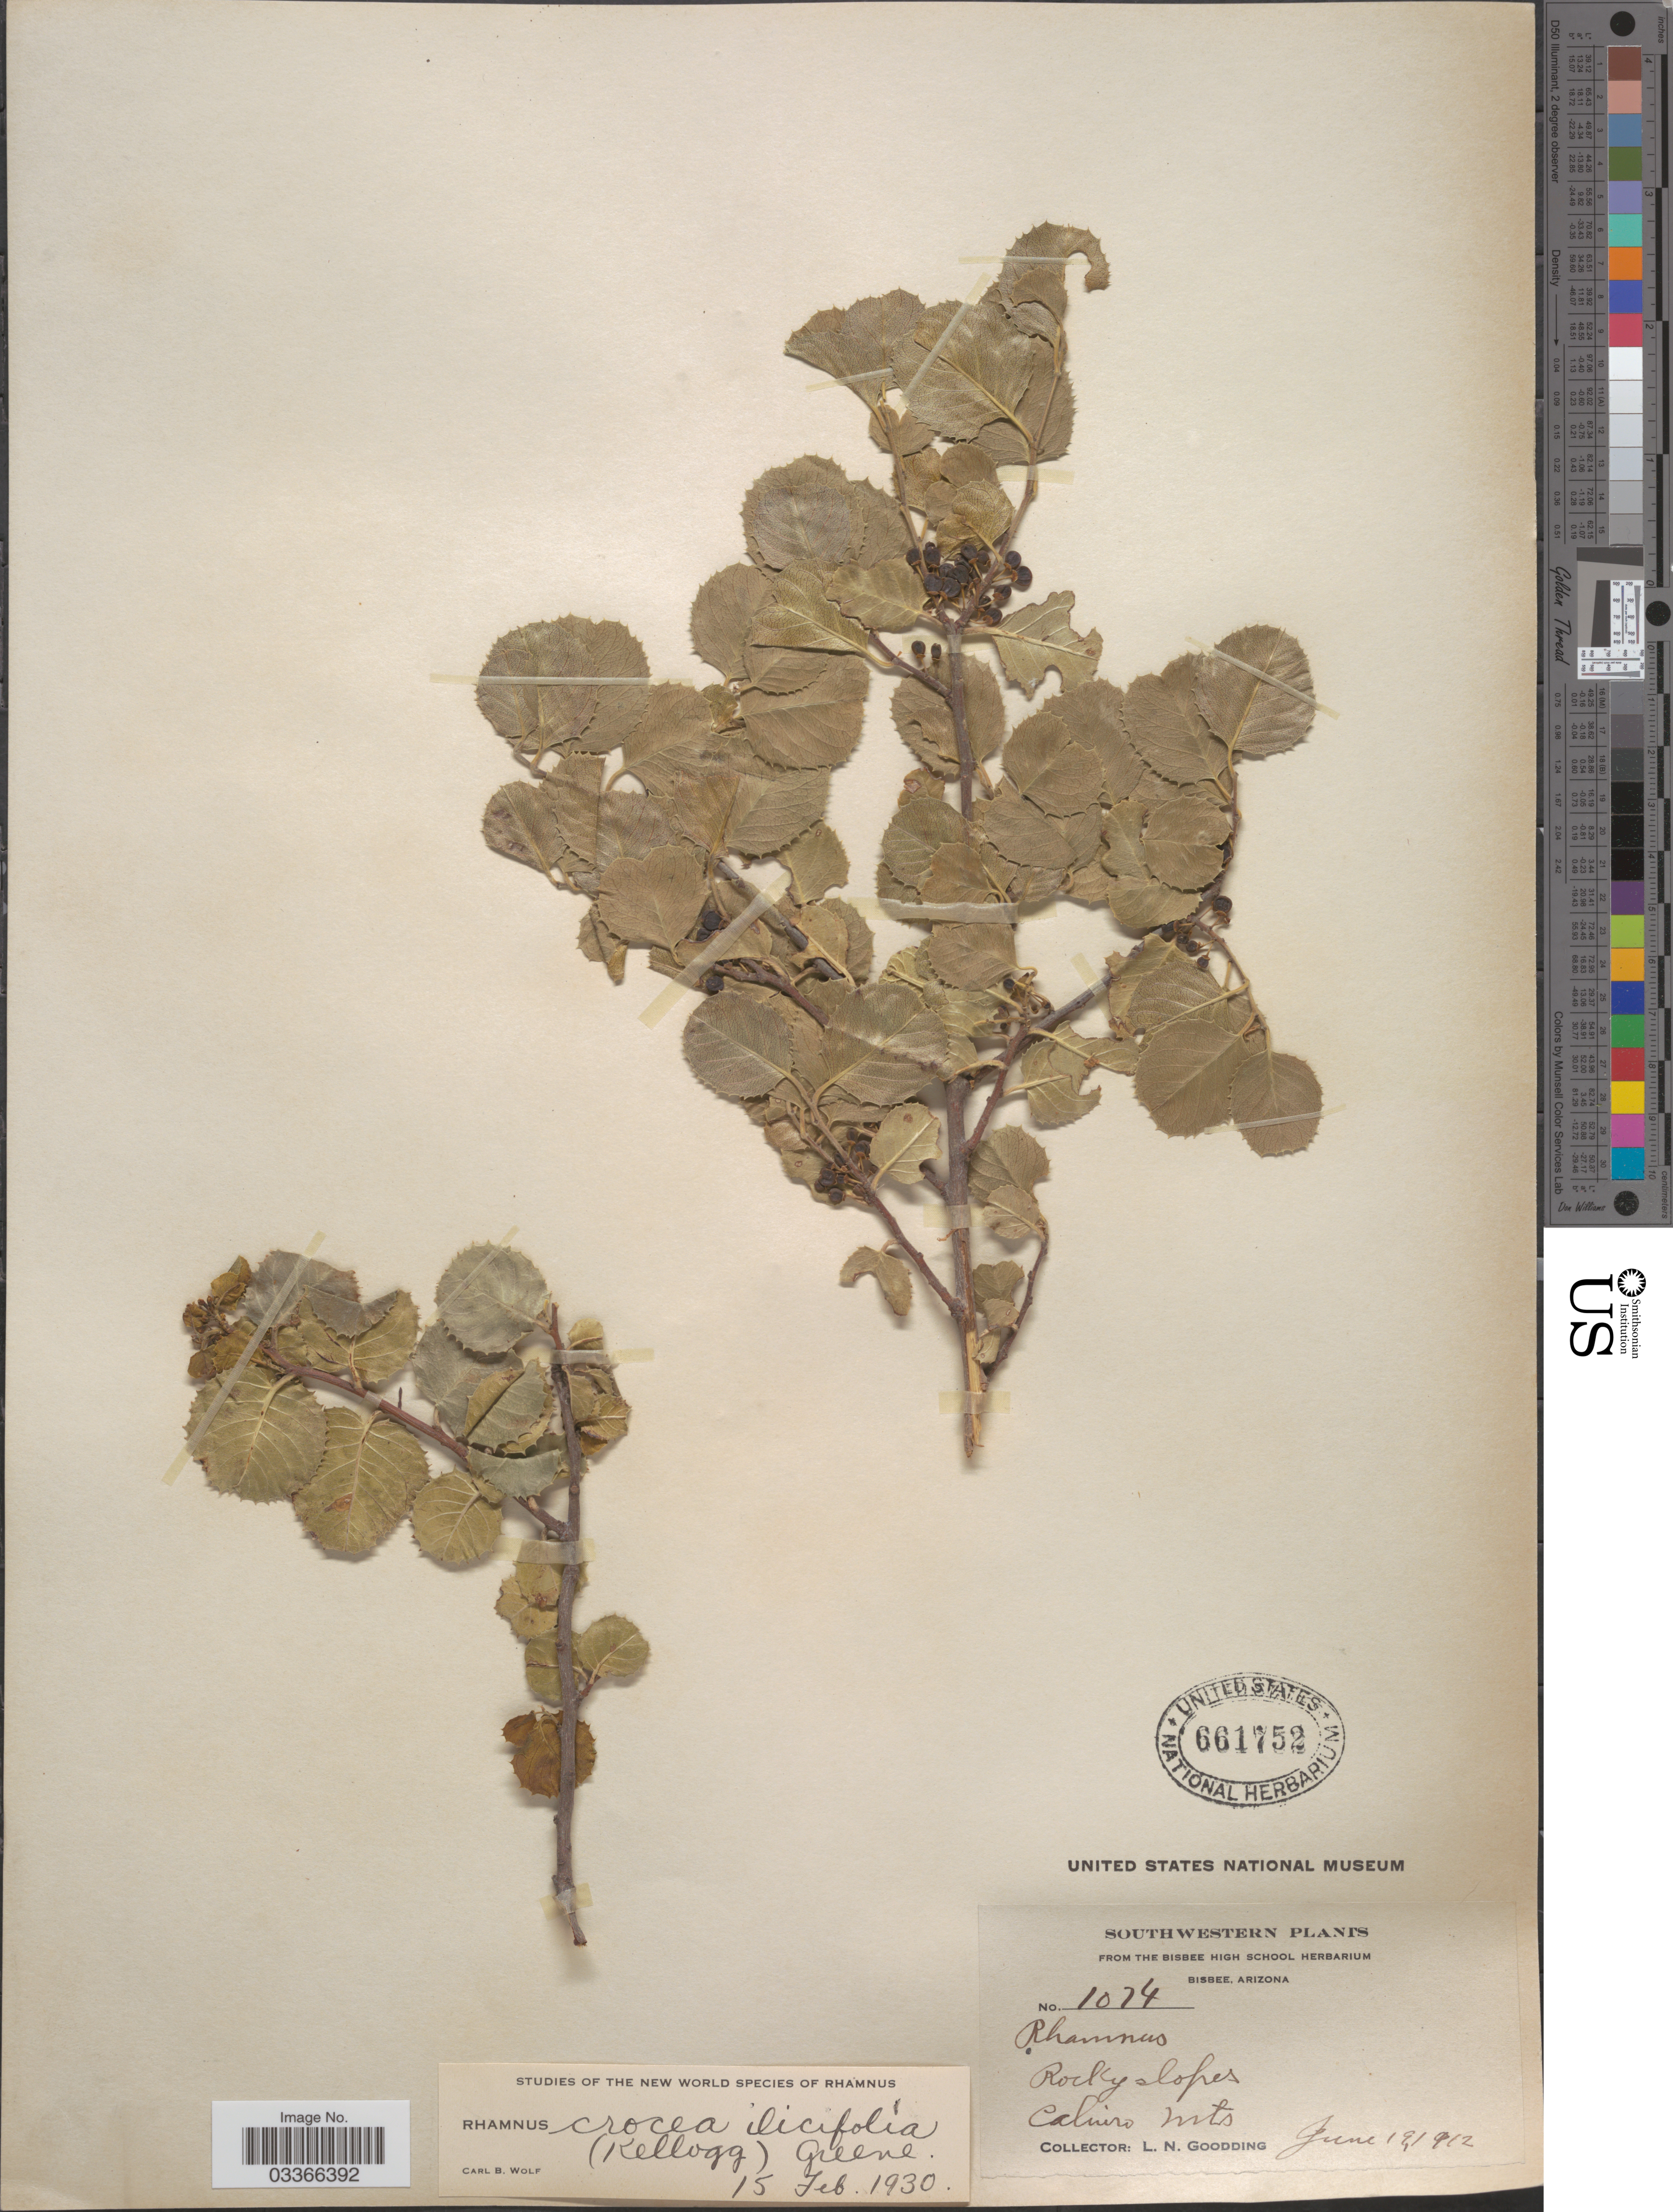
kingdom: Plantae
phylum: Tracheophyta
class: Magnoliopsida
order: Rosales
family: Rhamnaceae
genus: Rhamnus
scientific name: Rhamnus crocea var. ilicifolia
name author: (Kellogg) Greene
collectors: L. N. Goodding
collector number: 1074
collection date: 1912-06-19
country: United States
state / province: Arizona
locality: Southwestern. Galiuro Mts.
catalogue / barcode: US 661752